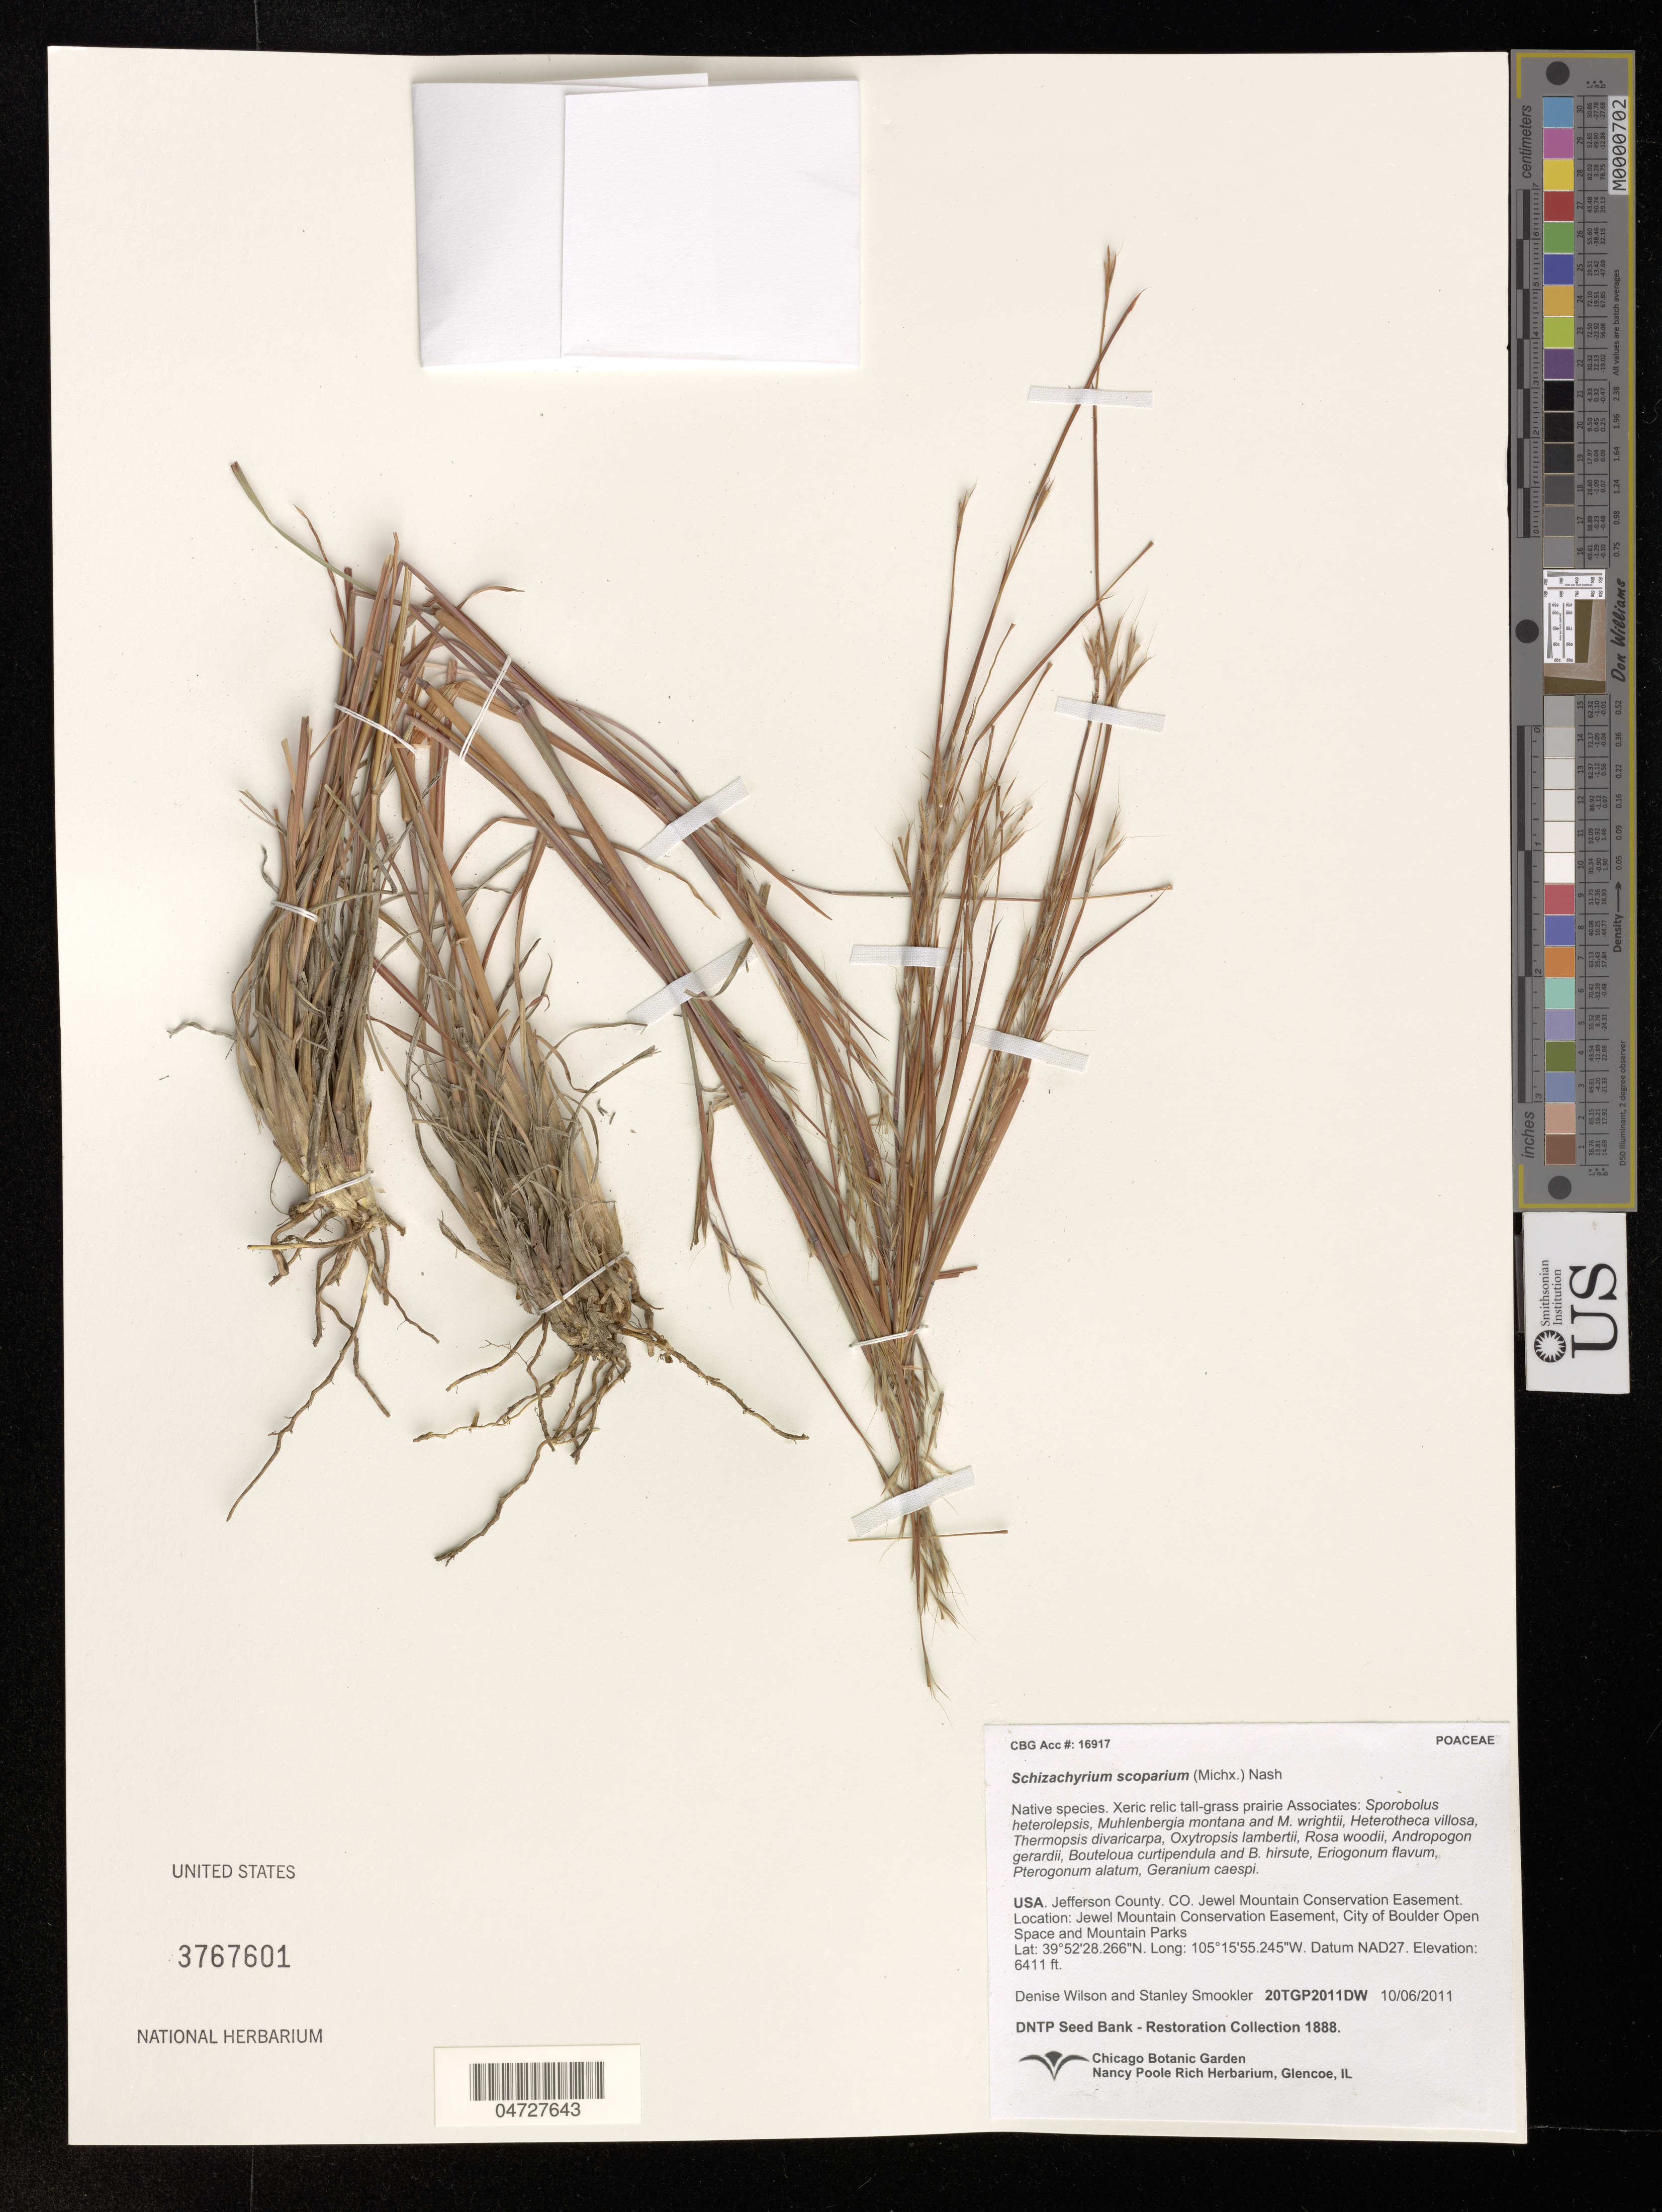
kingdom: Plantae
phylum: Tracheophyta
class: Liliopsida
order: Poales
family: Poaceae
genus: Schizachyrium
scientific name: Schizachyrium scoparium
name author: (Michx.) Nash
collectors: D. Wilson & S. Smookler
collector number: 20TGP2011DW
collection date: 2011-06-10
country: United States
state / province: Colorado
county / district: Jefferson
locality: Jefferson County. Jewel Mountain Conservation Easement. City of Boulder Open Space and Mountain Parks.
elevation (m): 1954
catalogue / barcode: US 3767601